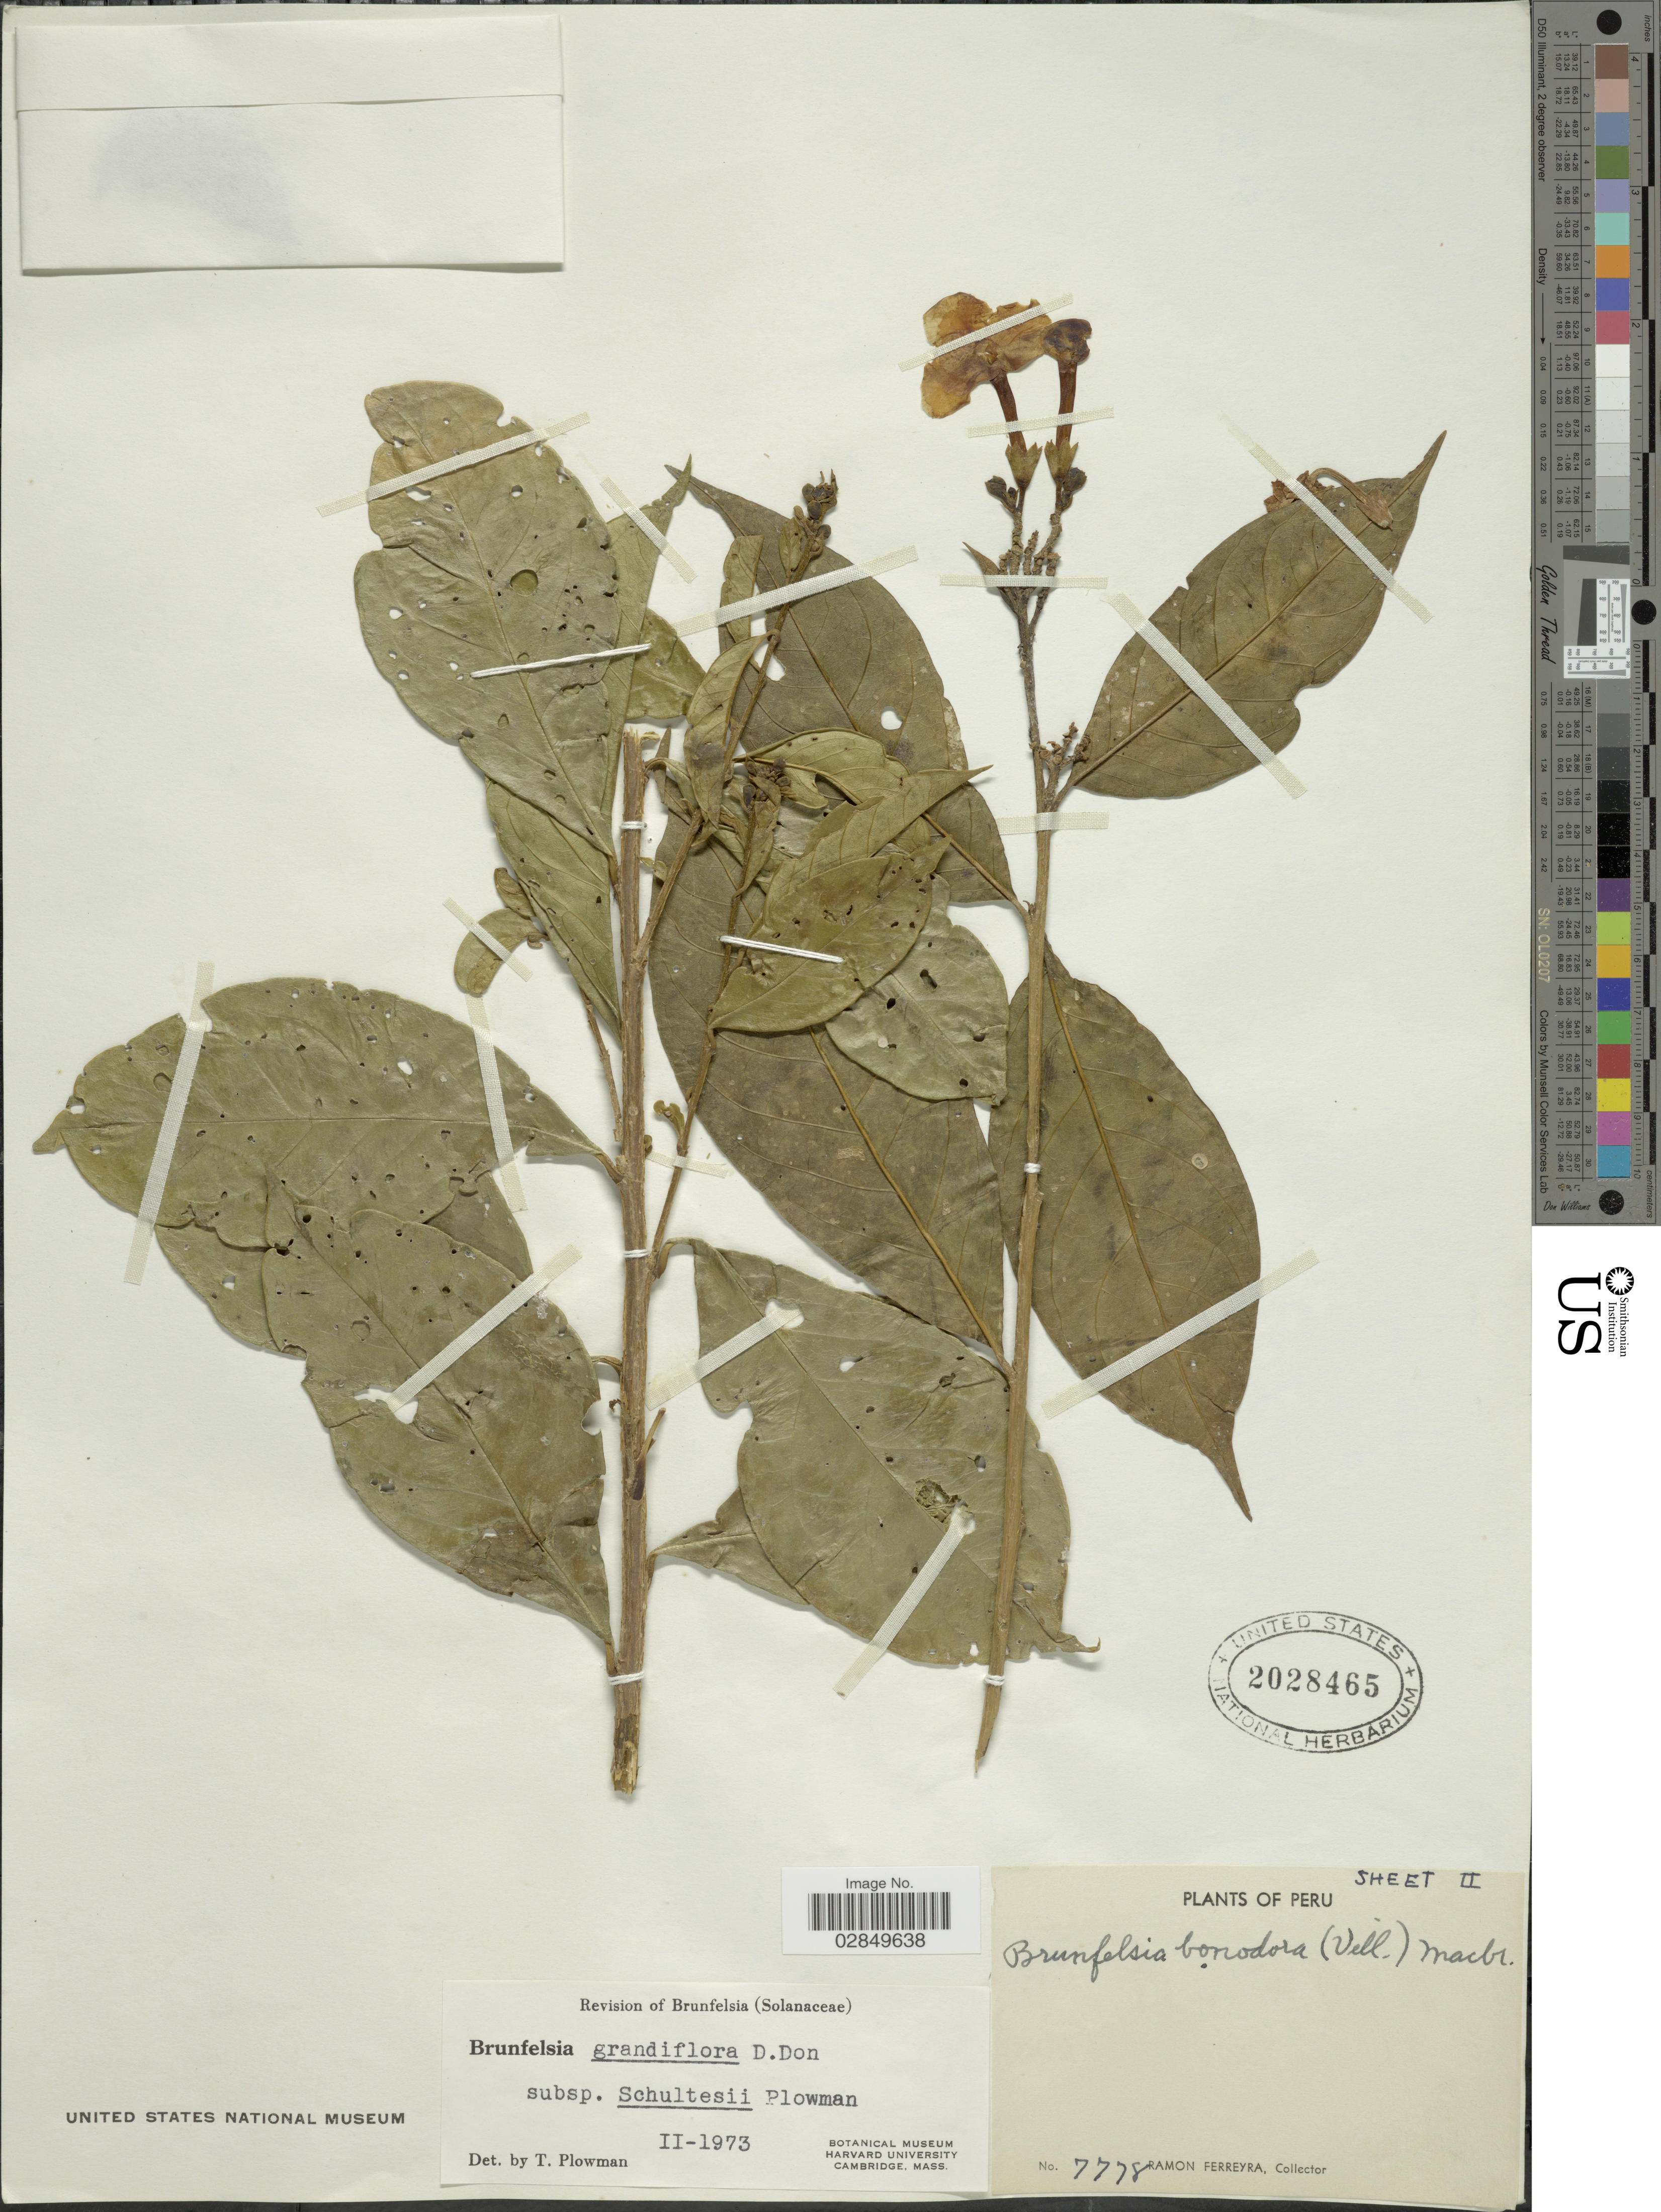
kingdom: Plantae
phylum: Tracheophyta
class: Magnoliopsida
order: Solanales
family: Solanaceae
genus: Brunfelsia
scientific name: Brunfelsia grandiflora subsp. schultesii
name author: Plowman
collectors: R. A. Ferreyra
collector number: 7778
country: Peru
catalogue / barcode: US 2028465